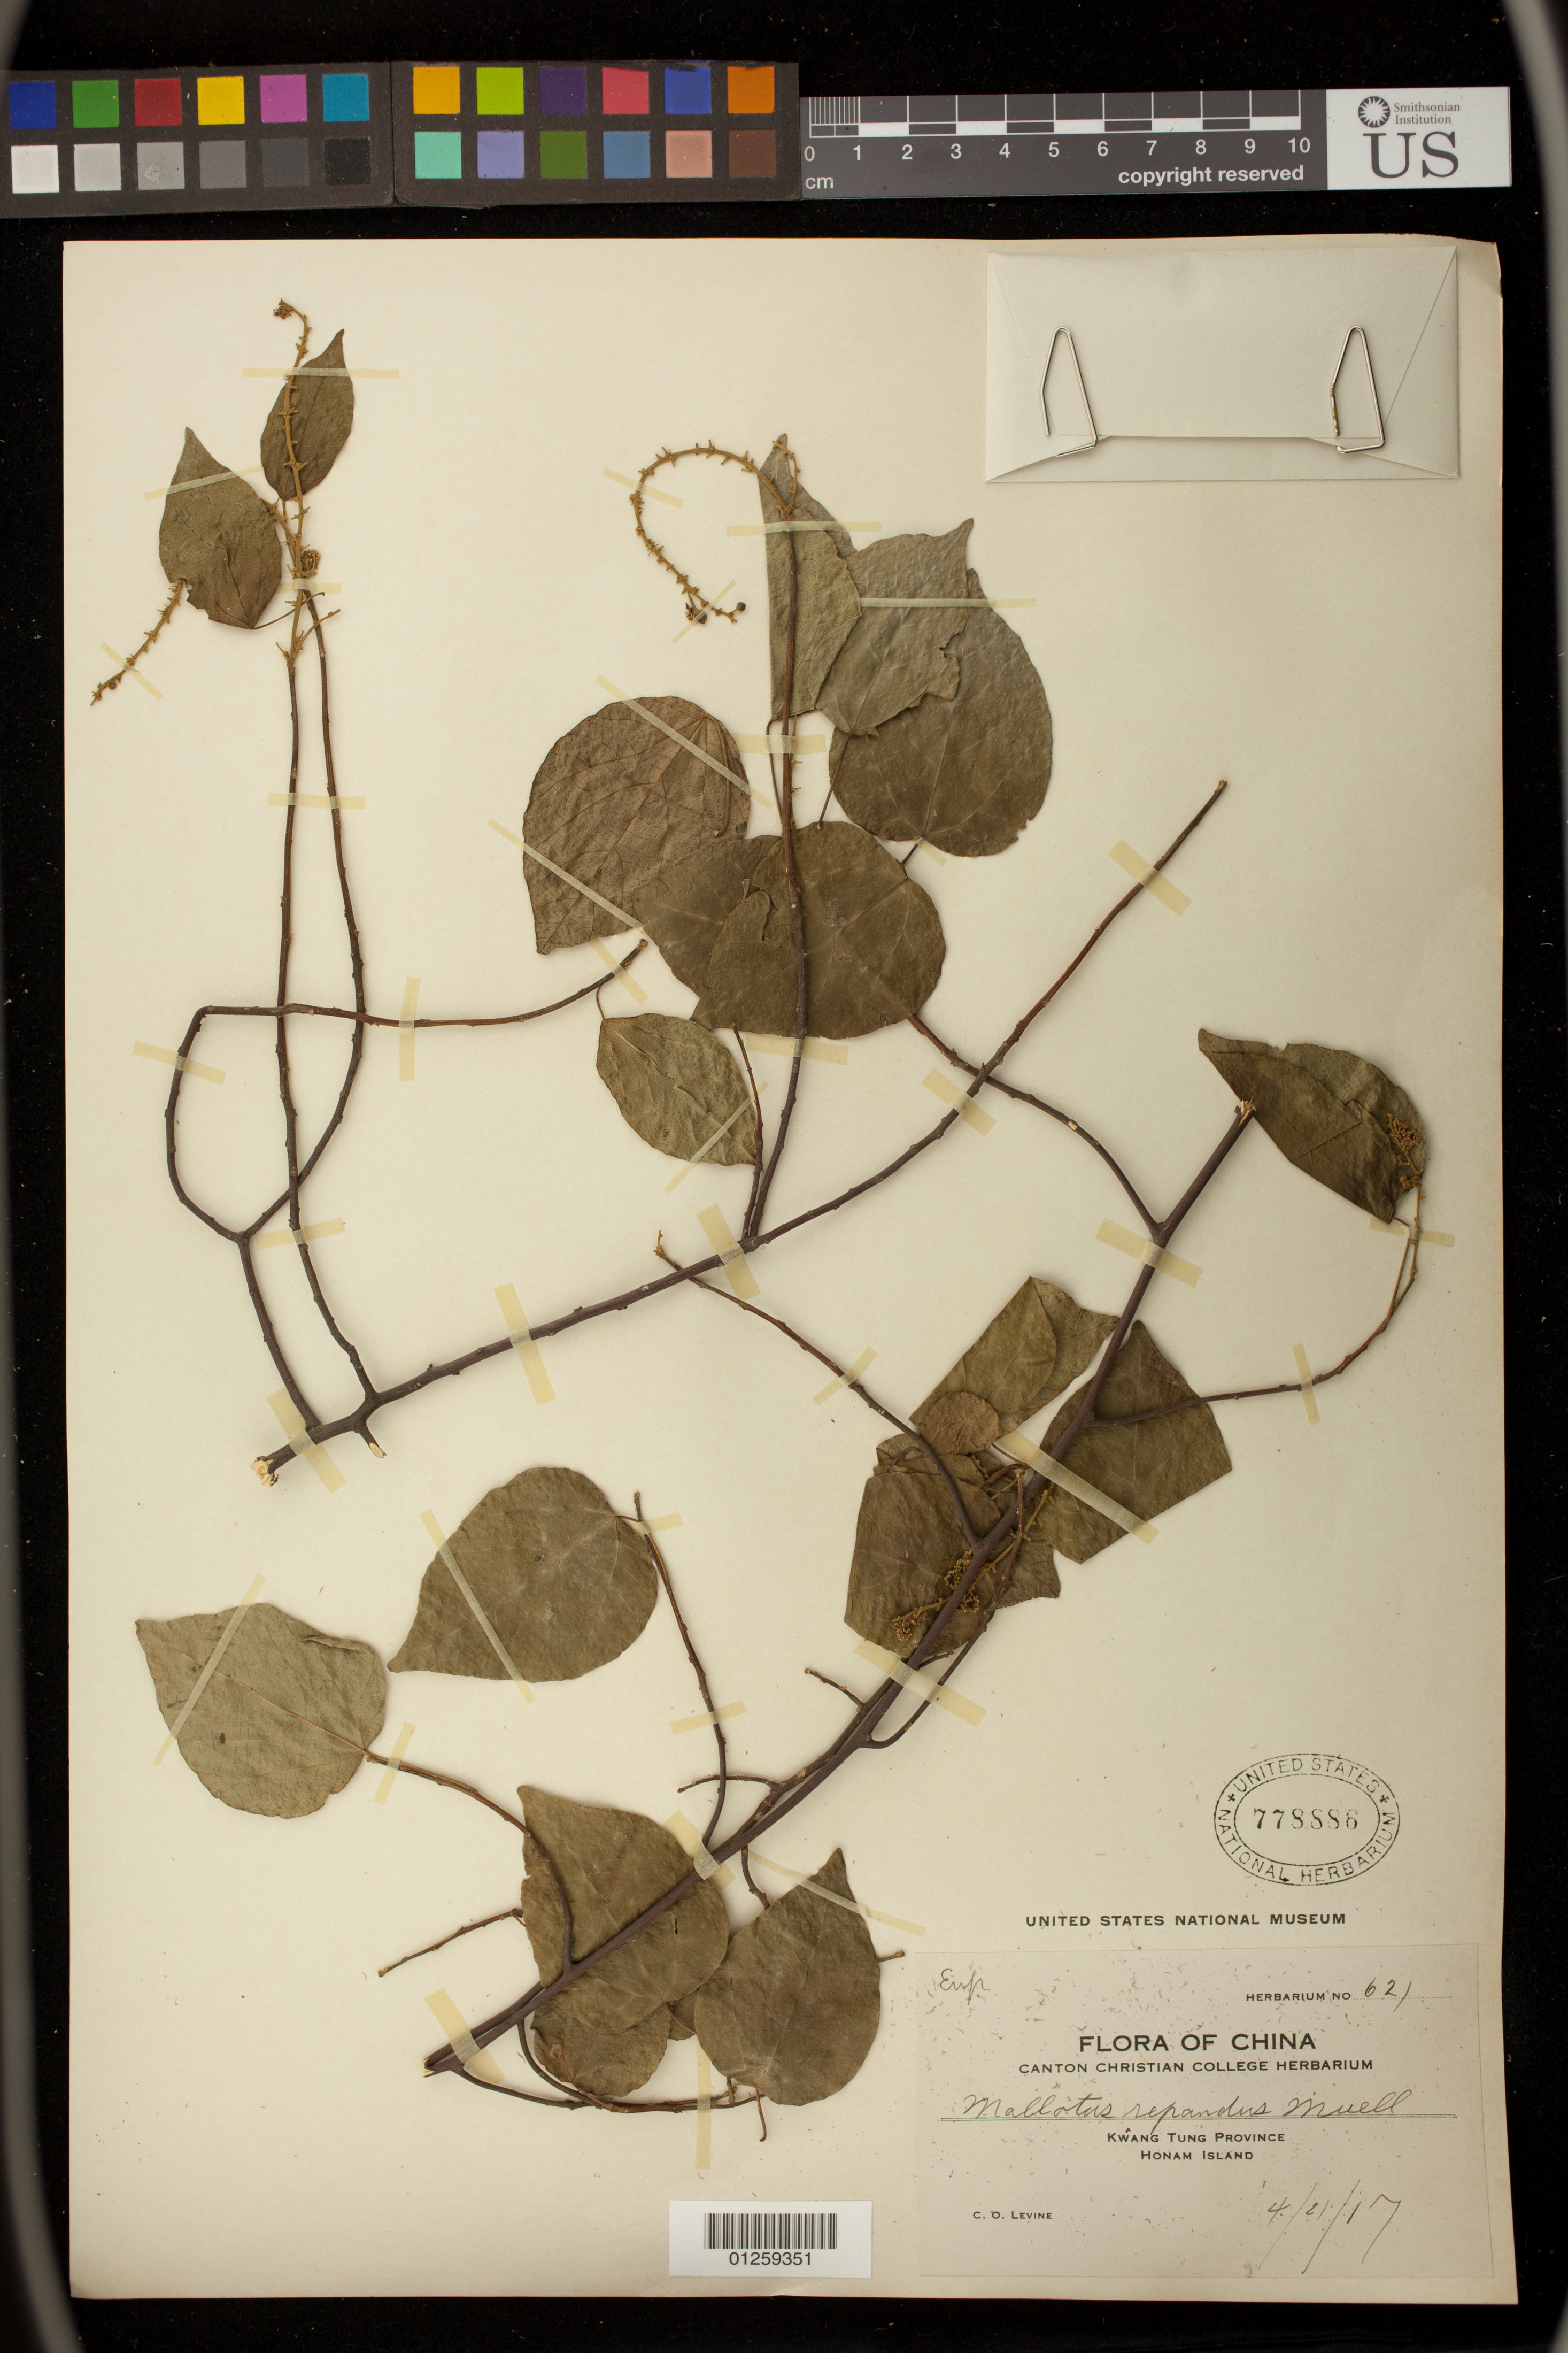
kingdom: Plantae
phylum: Tracheophyta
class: Magnoliopsida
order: Malpighiales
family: Euphorbiaceae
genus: Mallotus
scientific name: Mallotus repandus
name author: (Rottler) Müll. Arg.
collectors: C. O. Levine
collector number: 621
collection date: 1917-04-21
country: China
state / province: Guangdong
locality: Honam Island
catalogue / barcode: US 778886